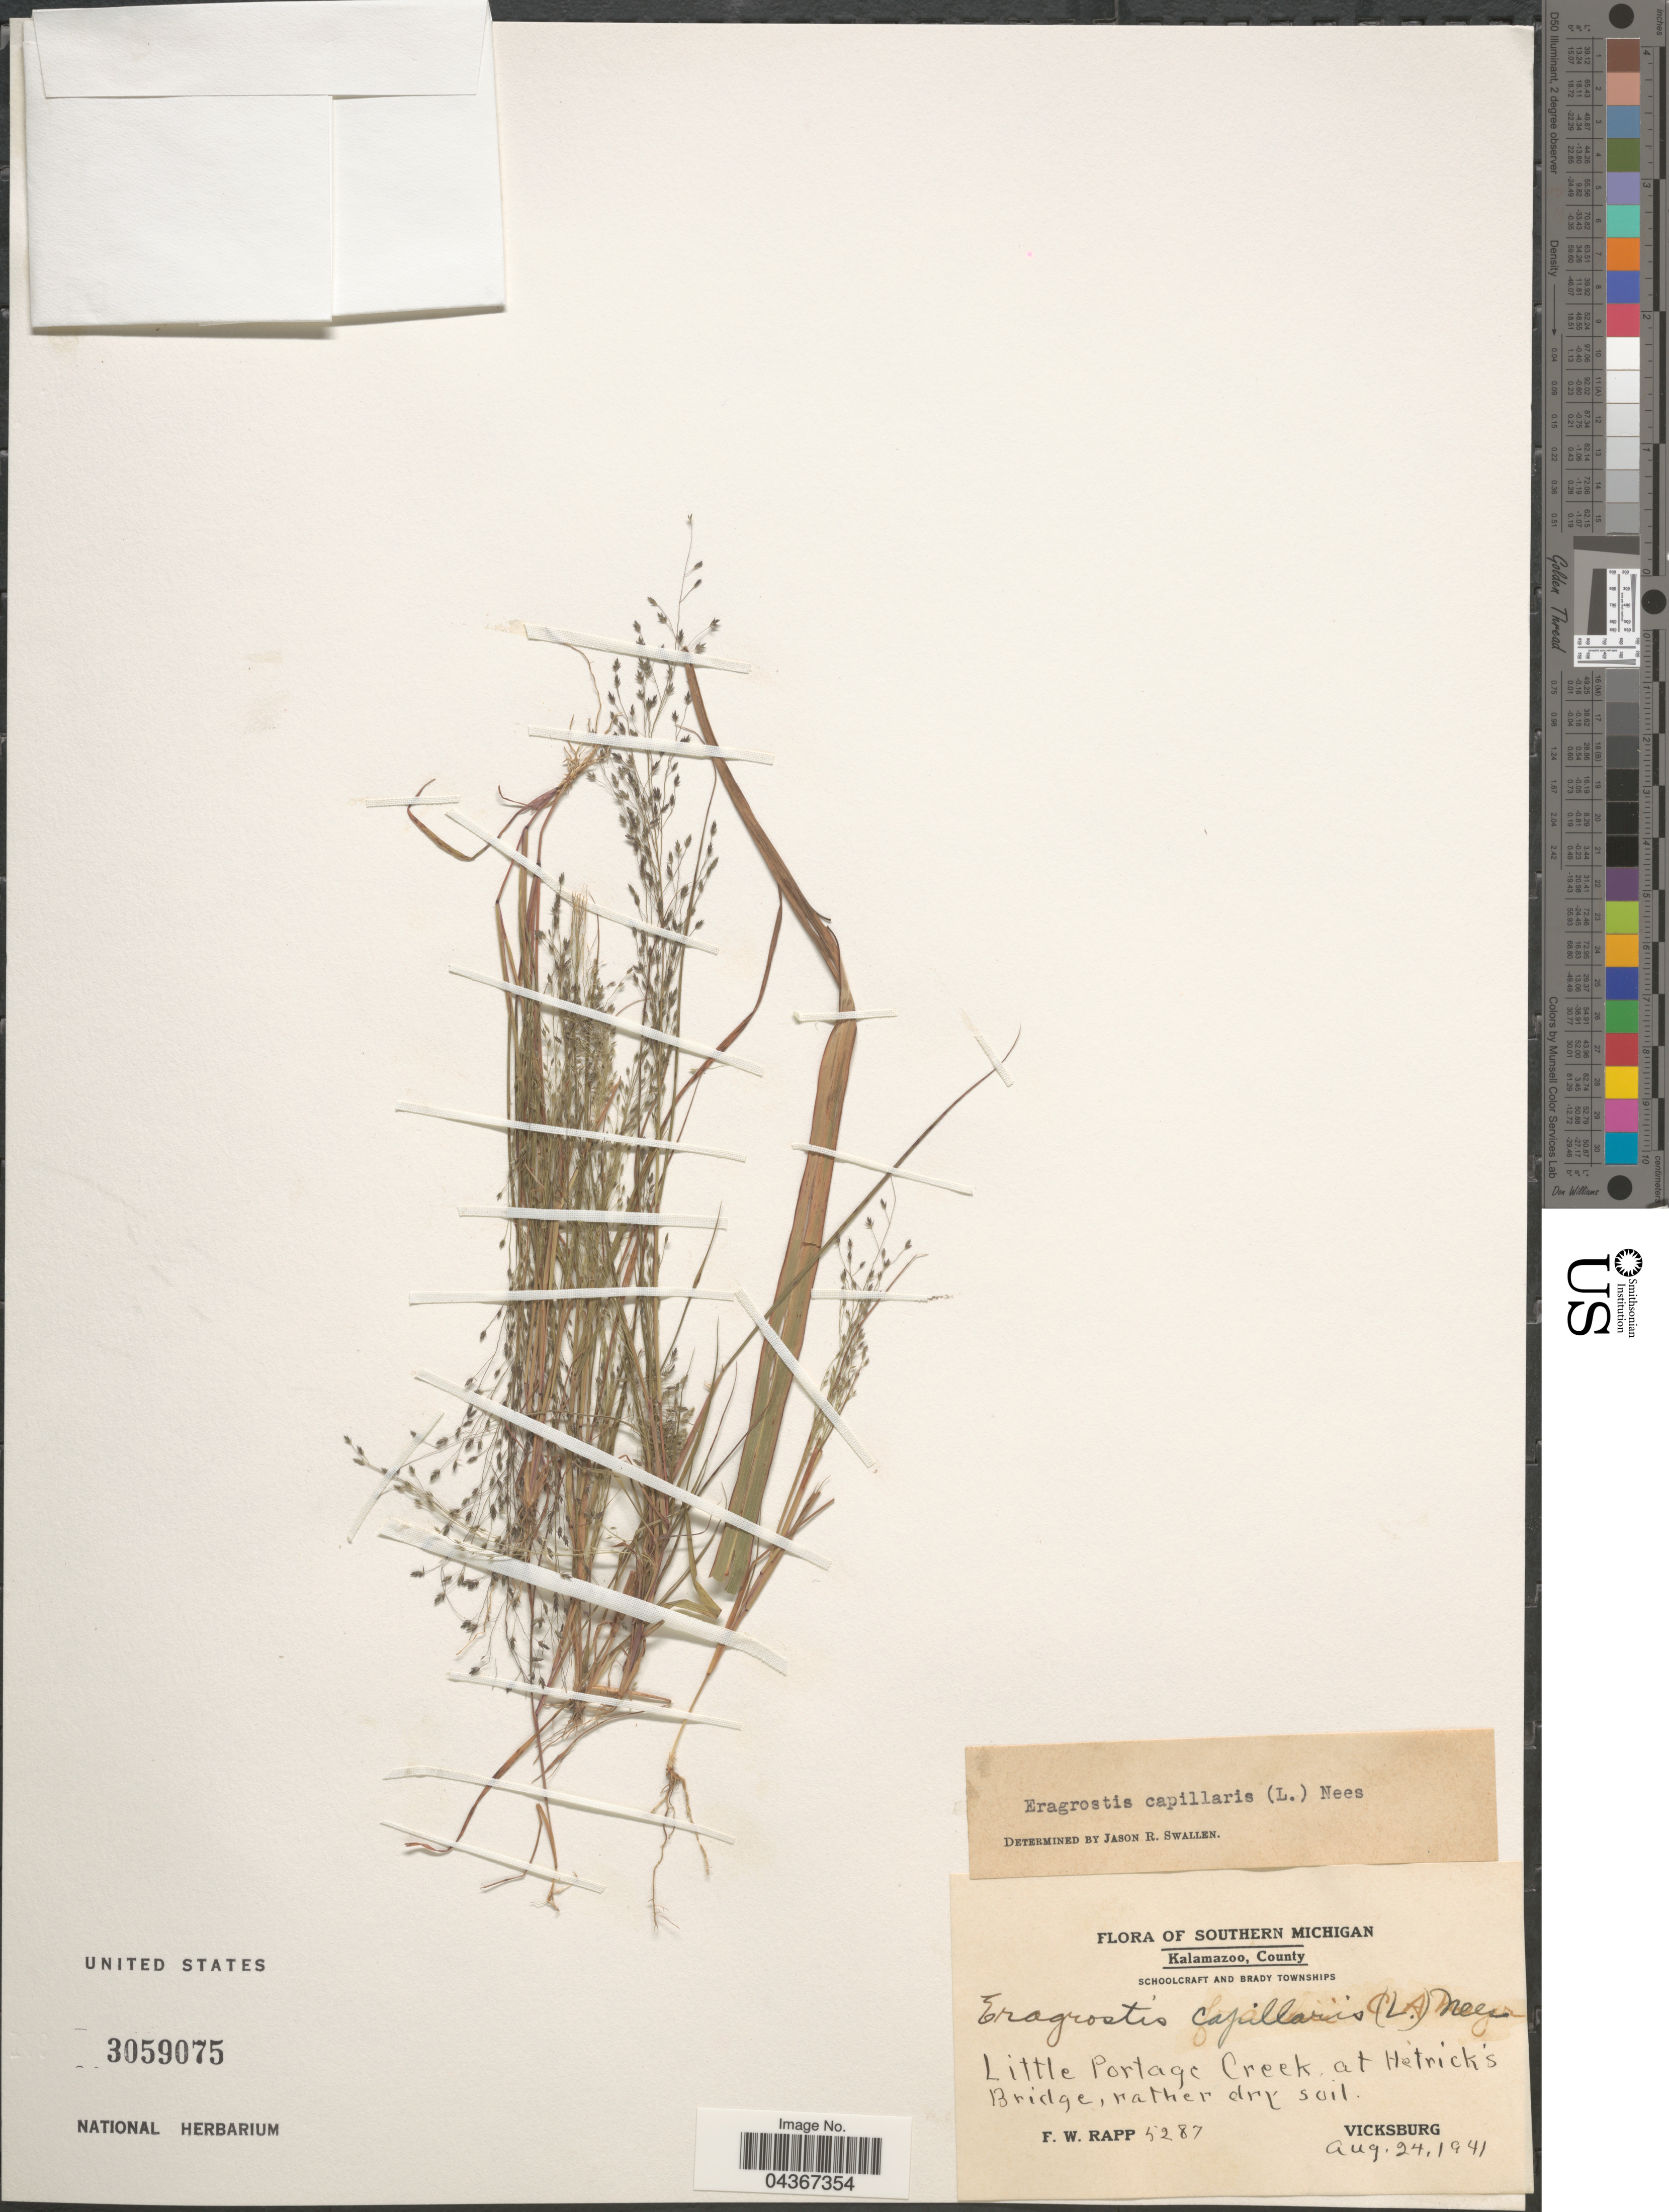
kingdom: Plantae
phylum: Tracheophyta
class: Liliopsida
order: Poales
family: Poaceae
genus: Eragrostis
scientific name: Eragrostis capillaris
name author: (L.) Nees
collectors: F. Rapp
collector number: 5287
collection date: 1941-08-24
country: United States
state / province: Michigan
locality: Southern Michigan. Kalamazoo, County. Schoolcraft and Brady Townships. Little Portage Creek at Hetrick's Bridge, rather dry soil. Vicksburg.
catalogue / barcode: US 3059075